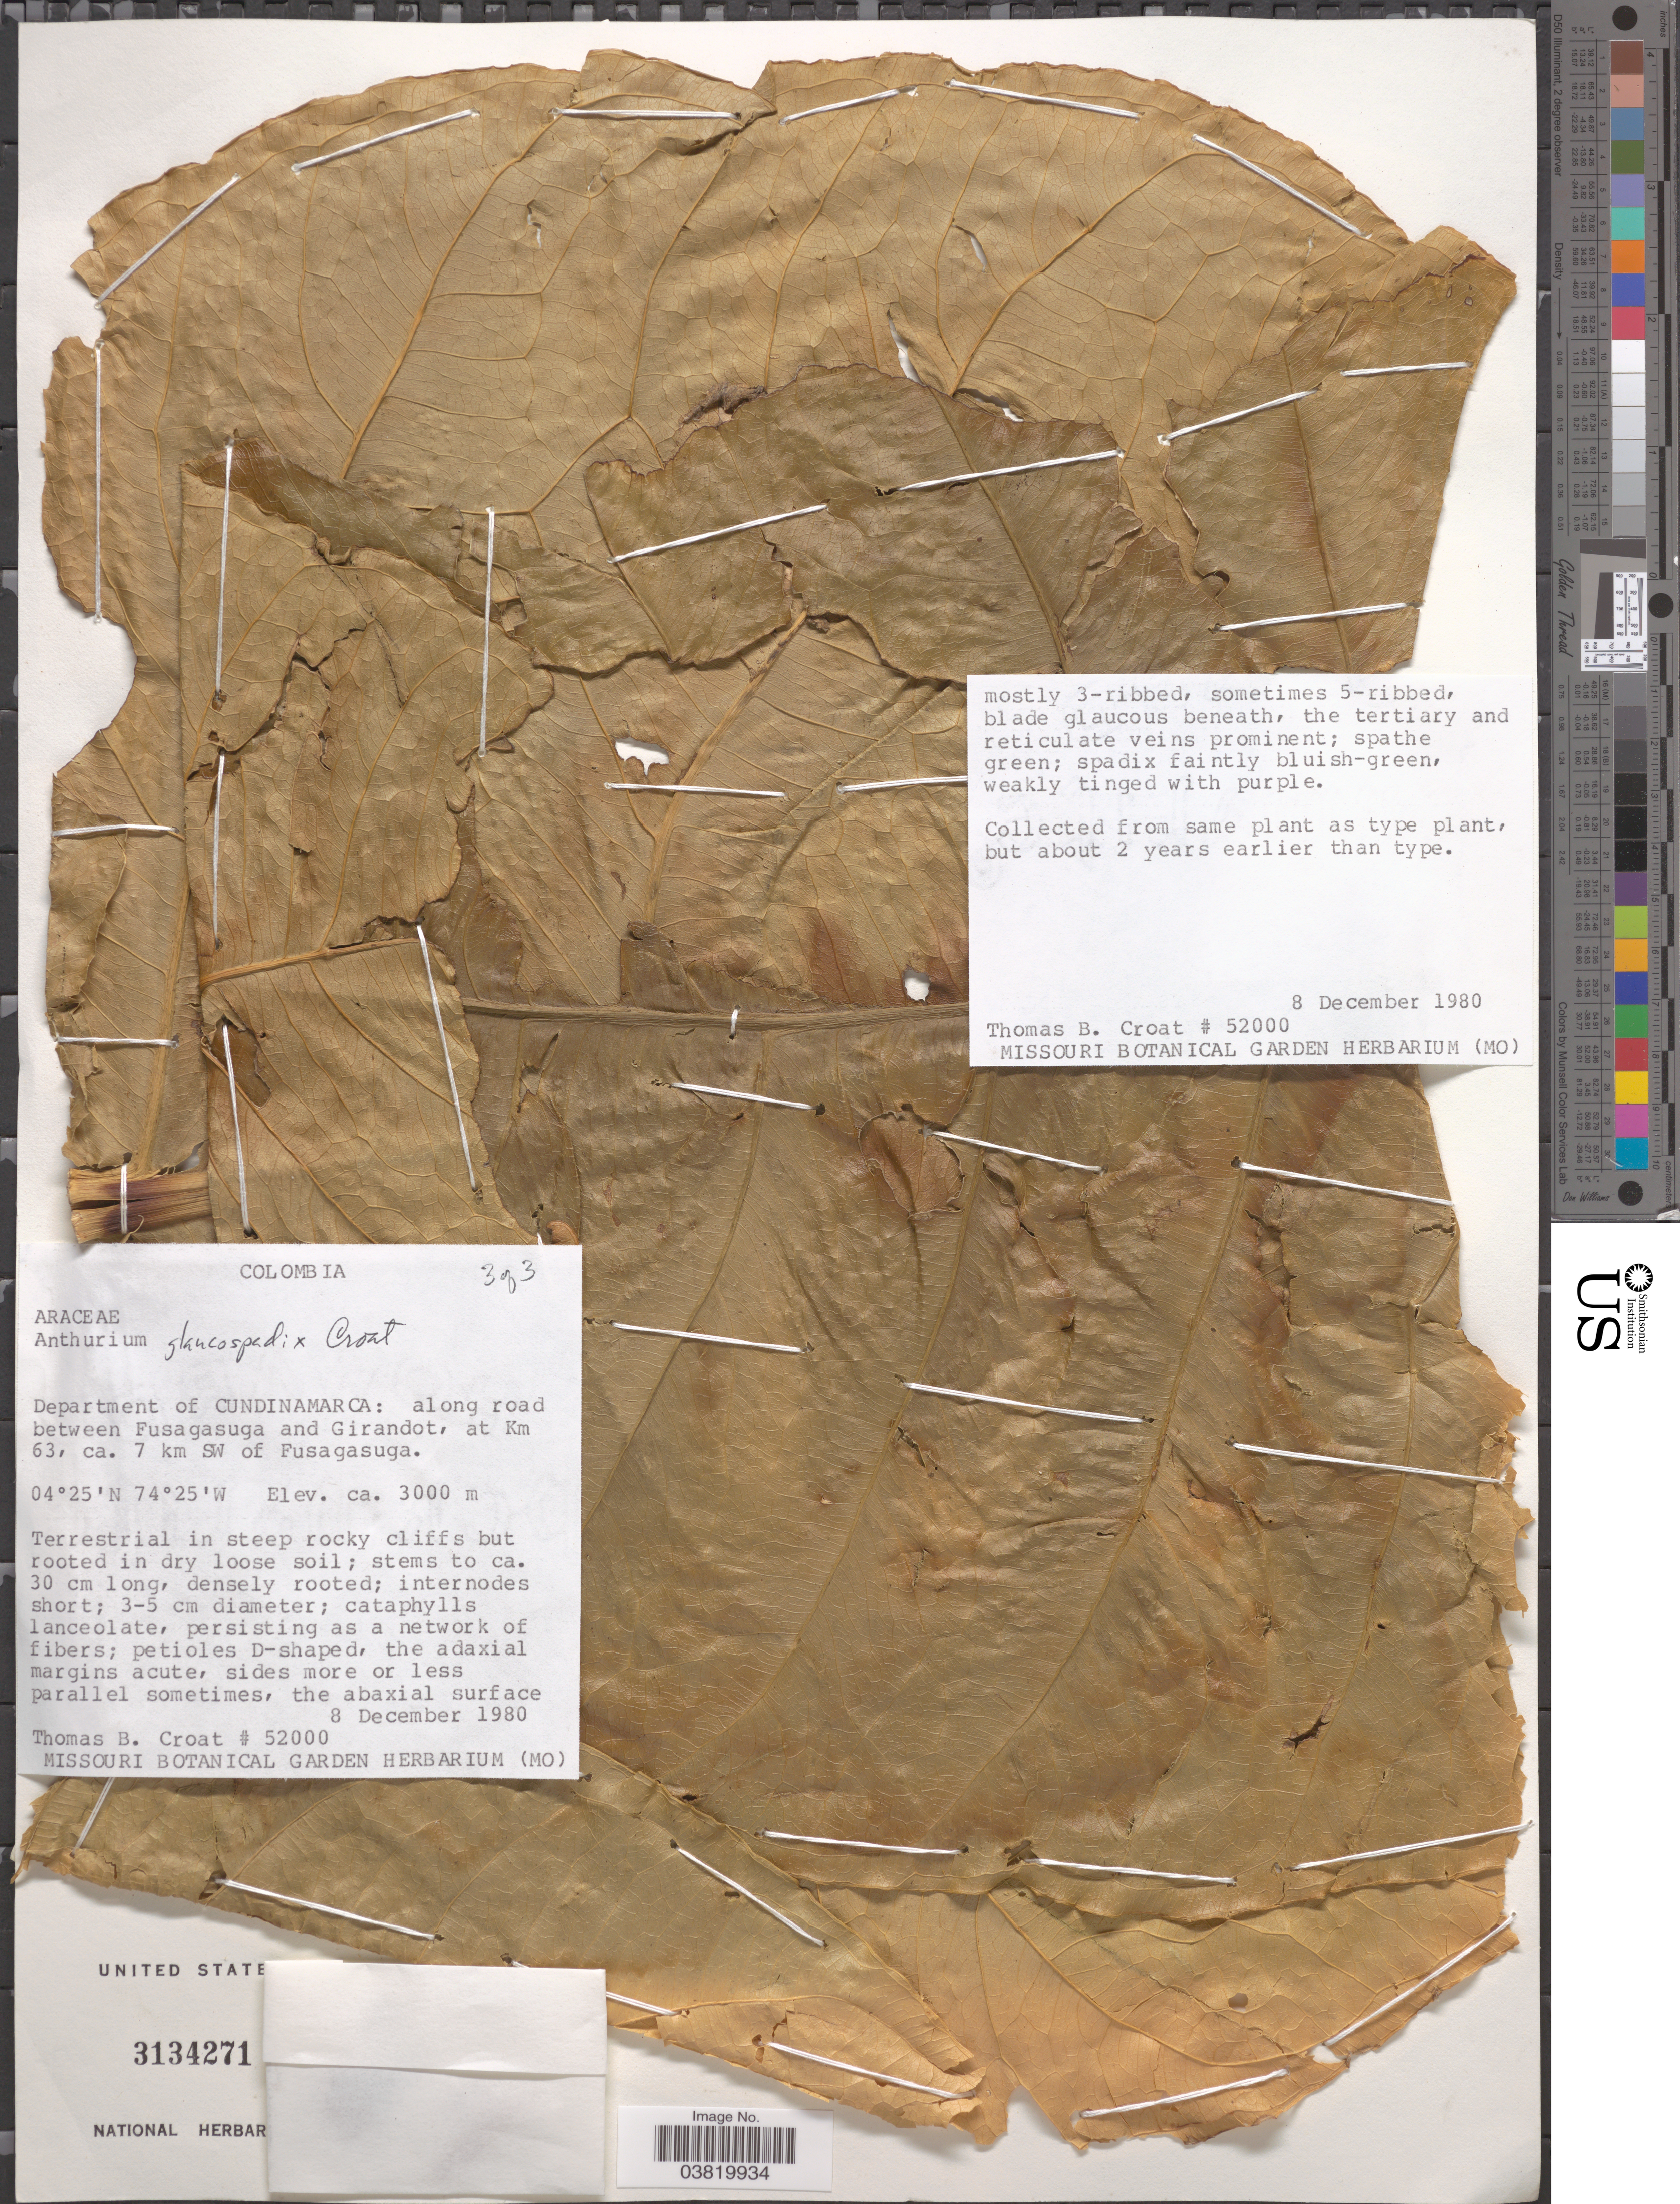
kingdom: Plantae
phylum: Tracheophyta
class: Liliopsida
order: Alismatales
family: Araceae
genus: Anthurium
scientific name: Anthurium glaucospadix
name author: Croat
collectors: T. B. Croat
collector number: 52000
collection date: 1980-12-08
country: Colombia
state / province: Cundinamarca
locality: Department of Cundinamarca: along road between Fusagasuga and Girandot, at Km 63, ca. 7 km SW of Fusagasuga.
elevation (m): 3000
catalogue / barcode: US 3134271